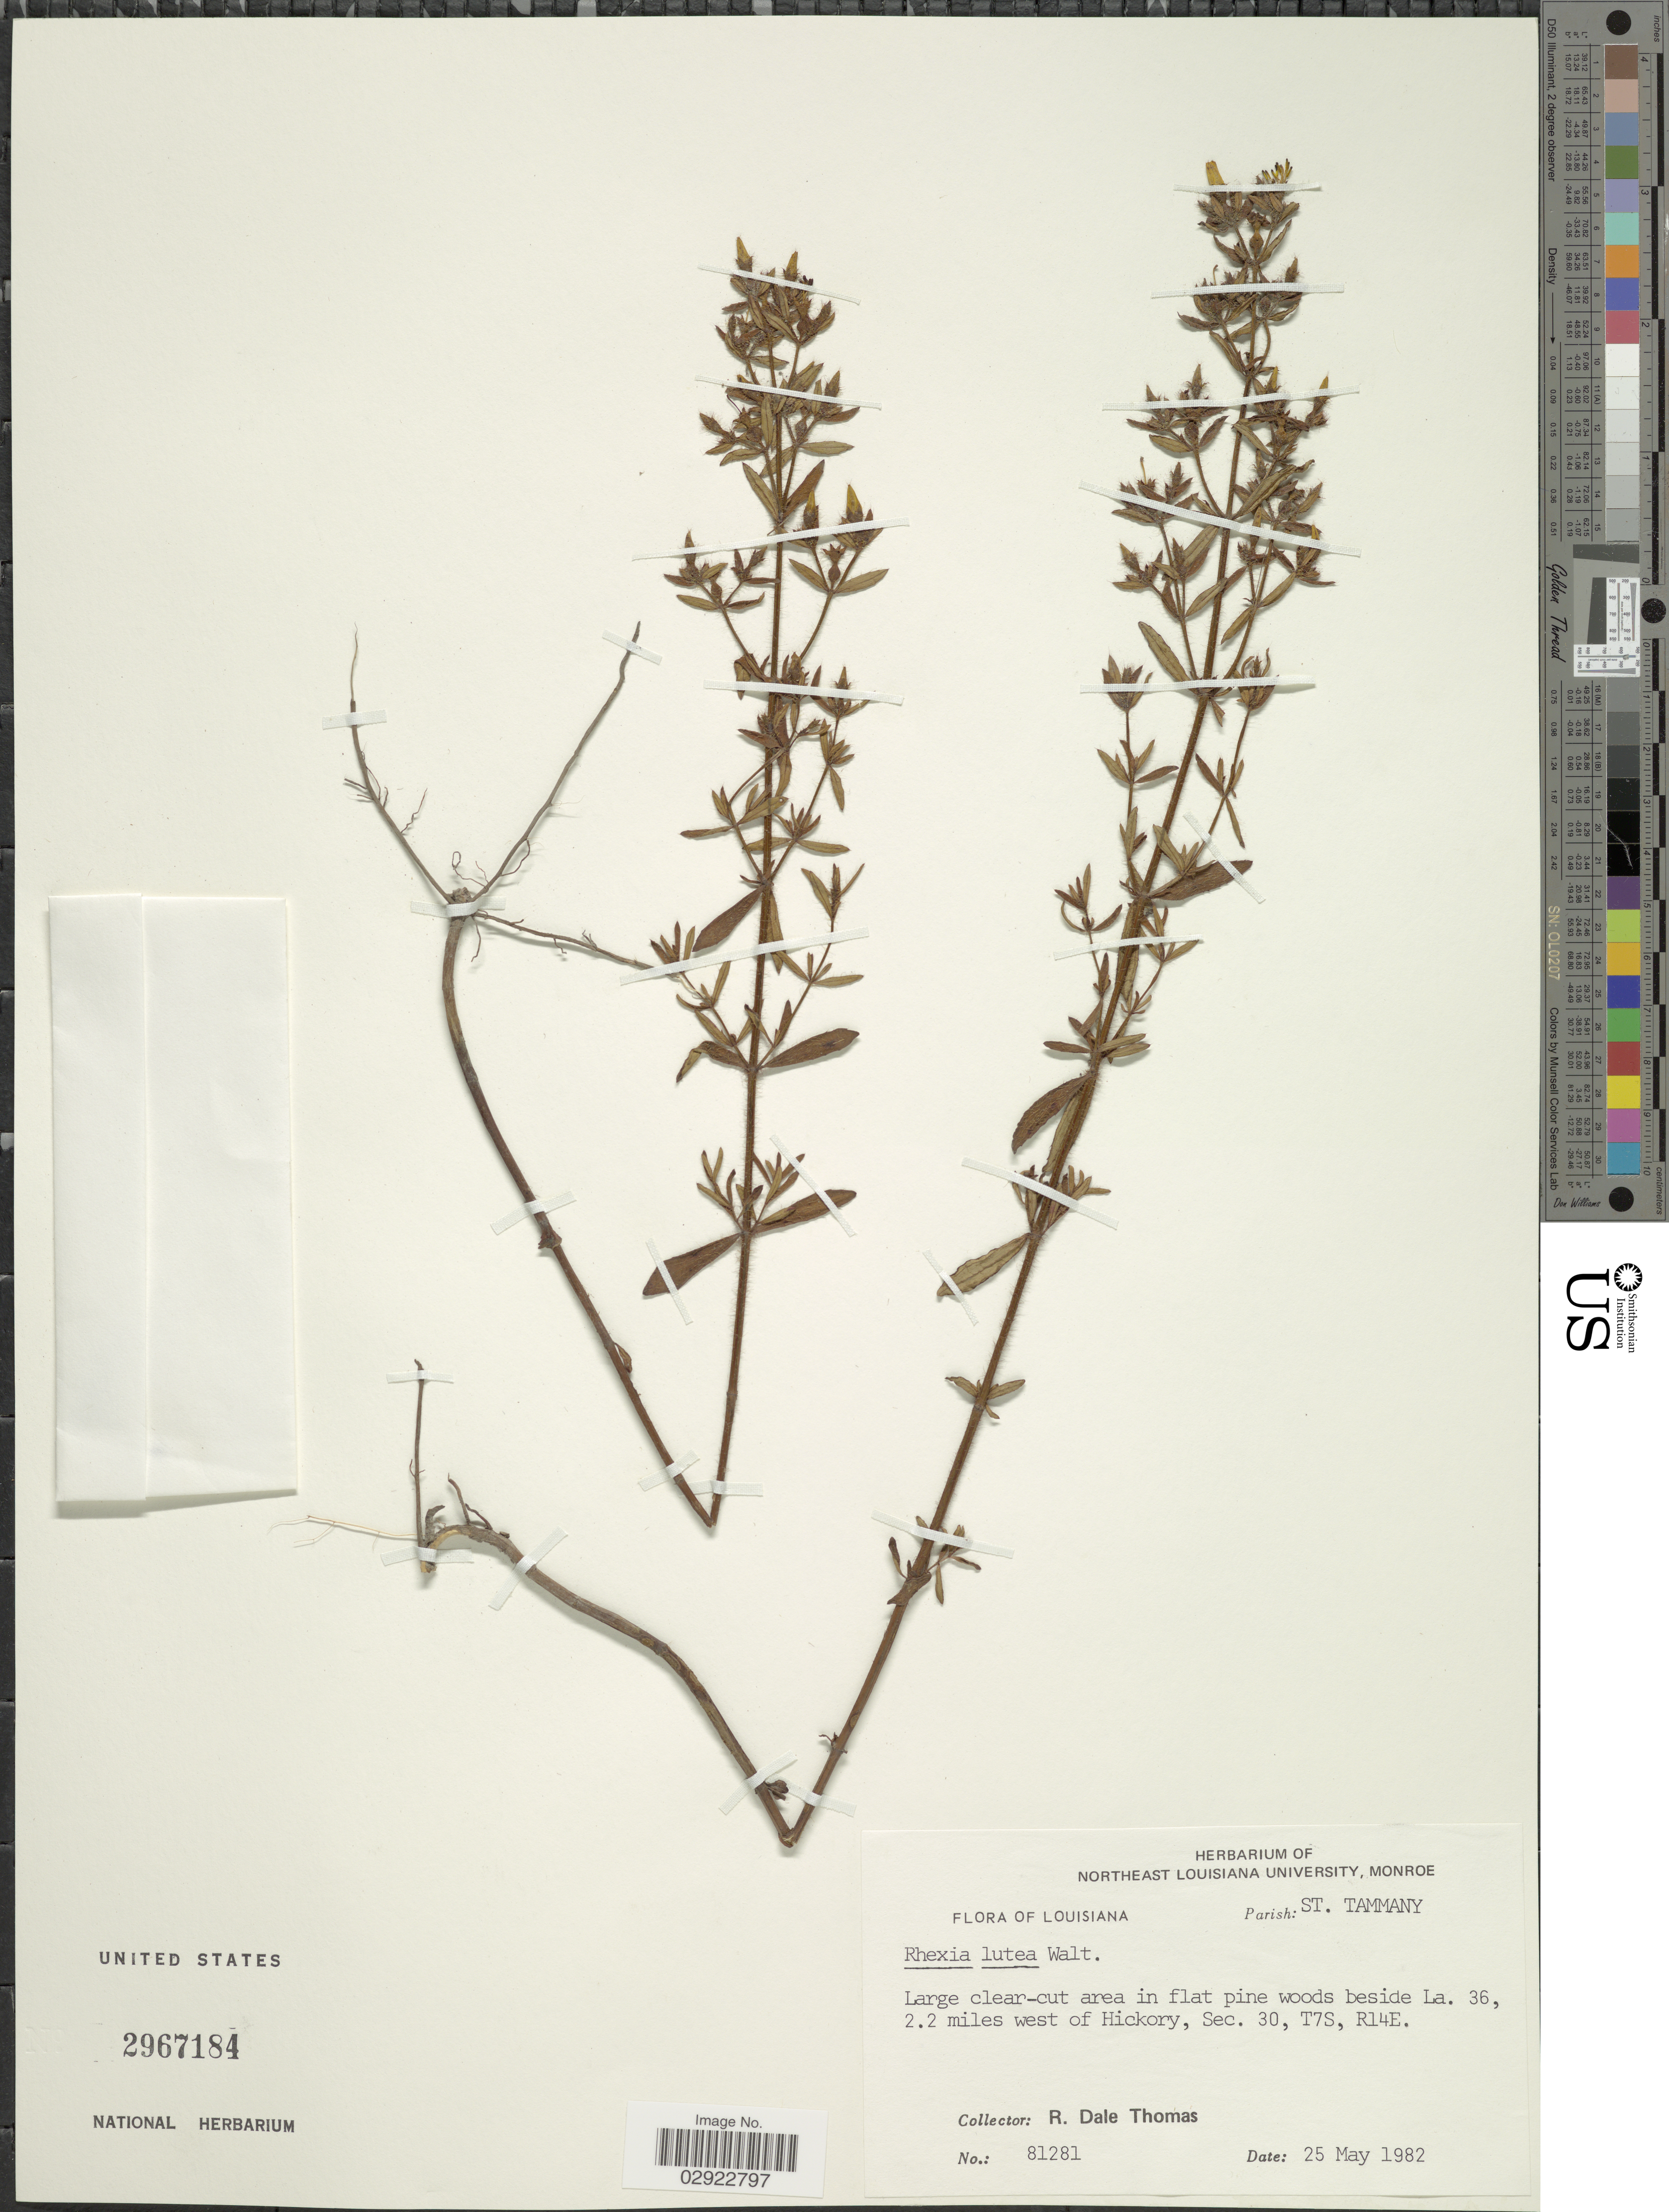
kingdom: Plantae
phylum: Tracheophyta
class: Magnoliopsida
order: Myrtales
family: Melastomataceae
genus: Rhexia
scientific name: Rhexia lutea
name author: Walter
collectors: R. Thomas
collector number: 81281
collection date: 1982-05-25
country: United States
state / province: Louisiana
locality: Parish: St. Tammany. In flat pine woods beside La. 36, 2.2 miles west of Hickory, Sec. 30, T7S, R14E.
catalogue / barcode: US 2967184